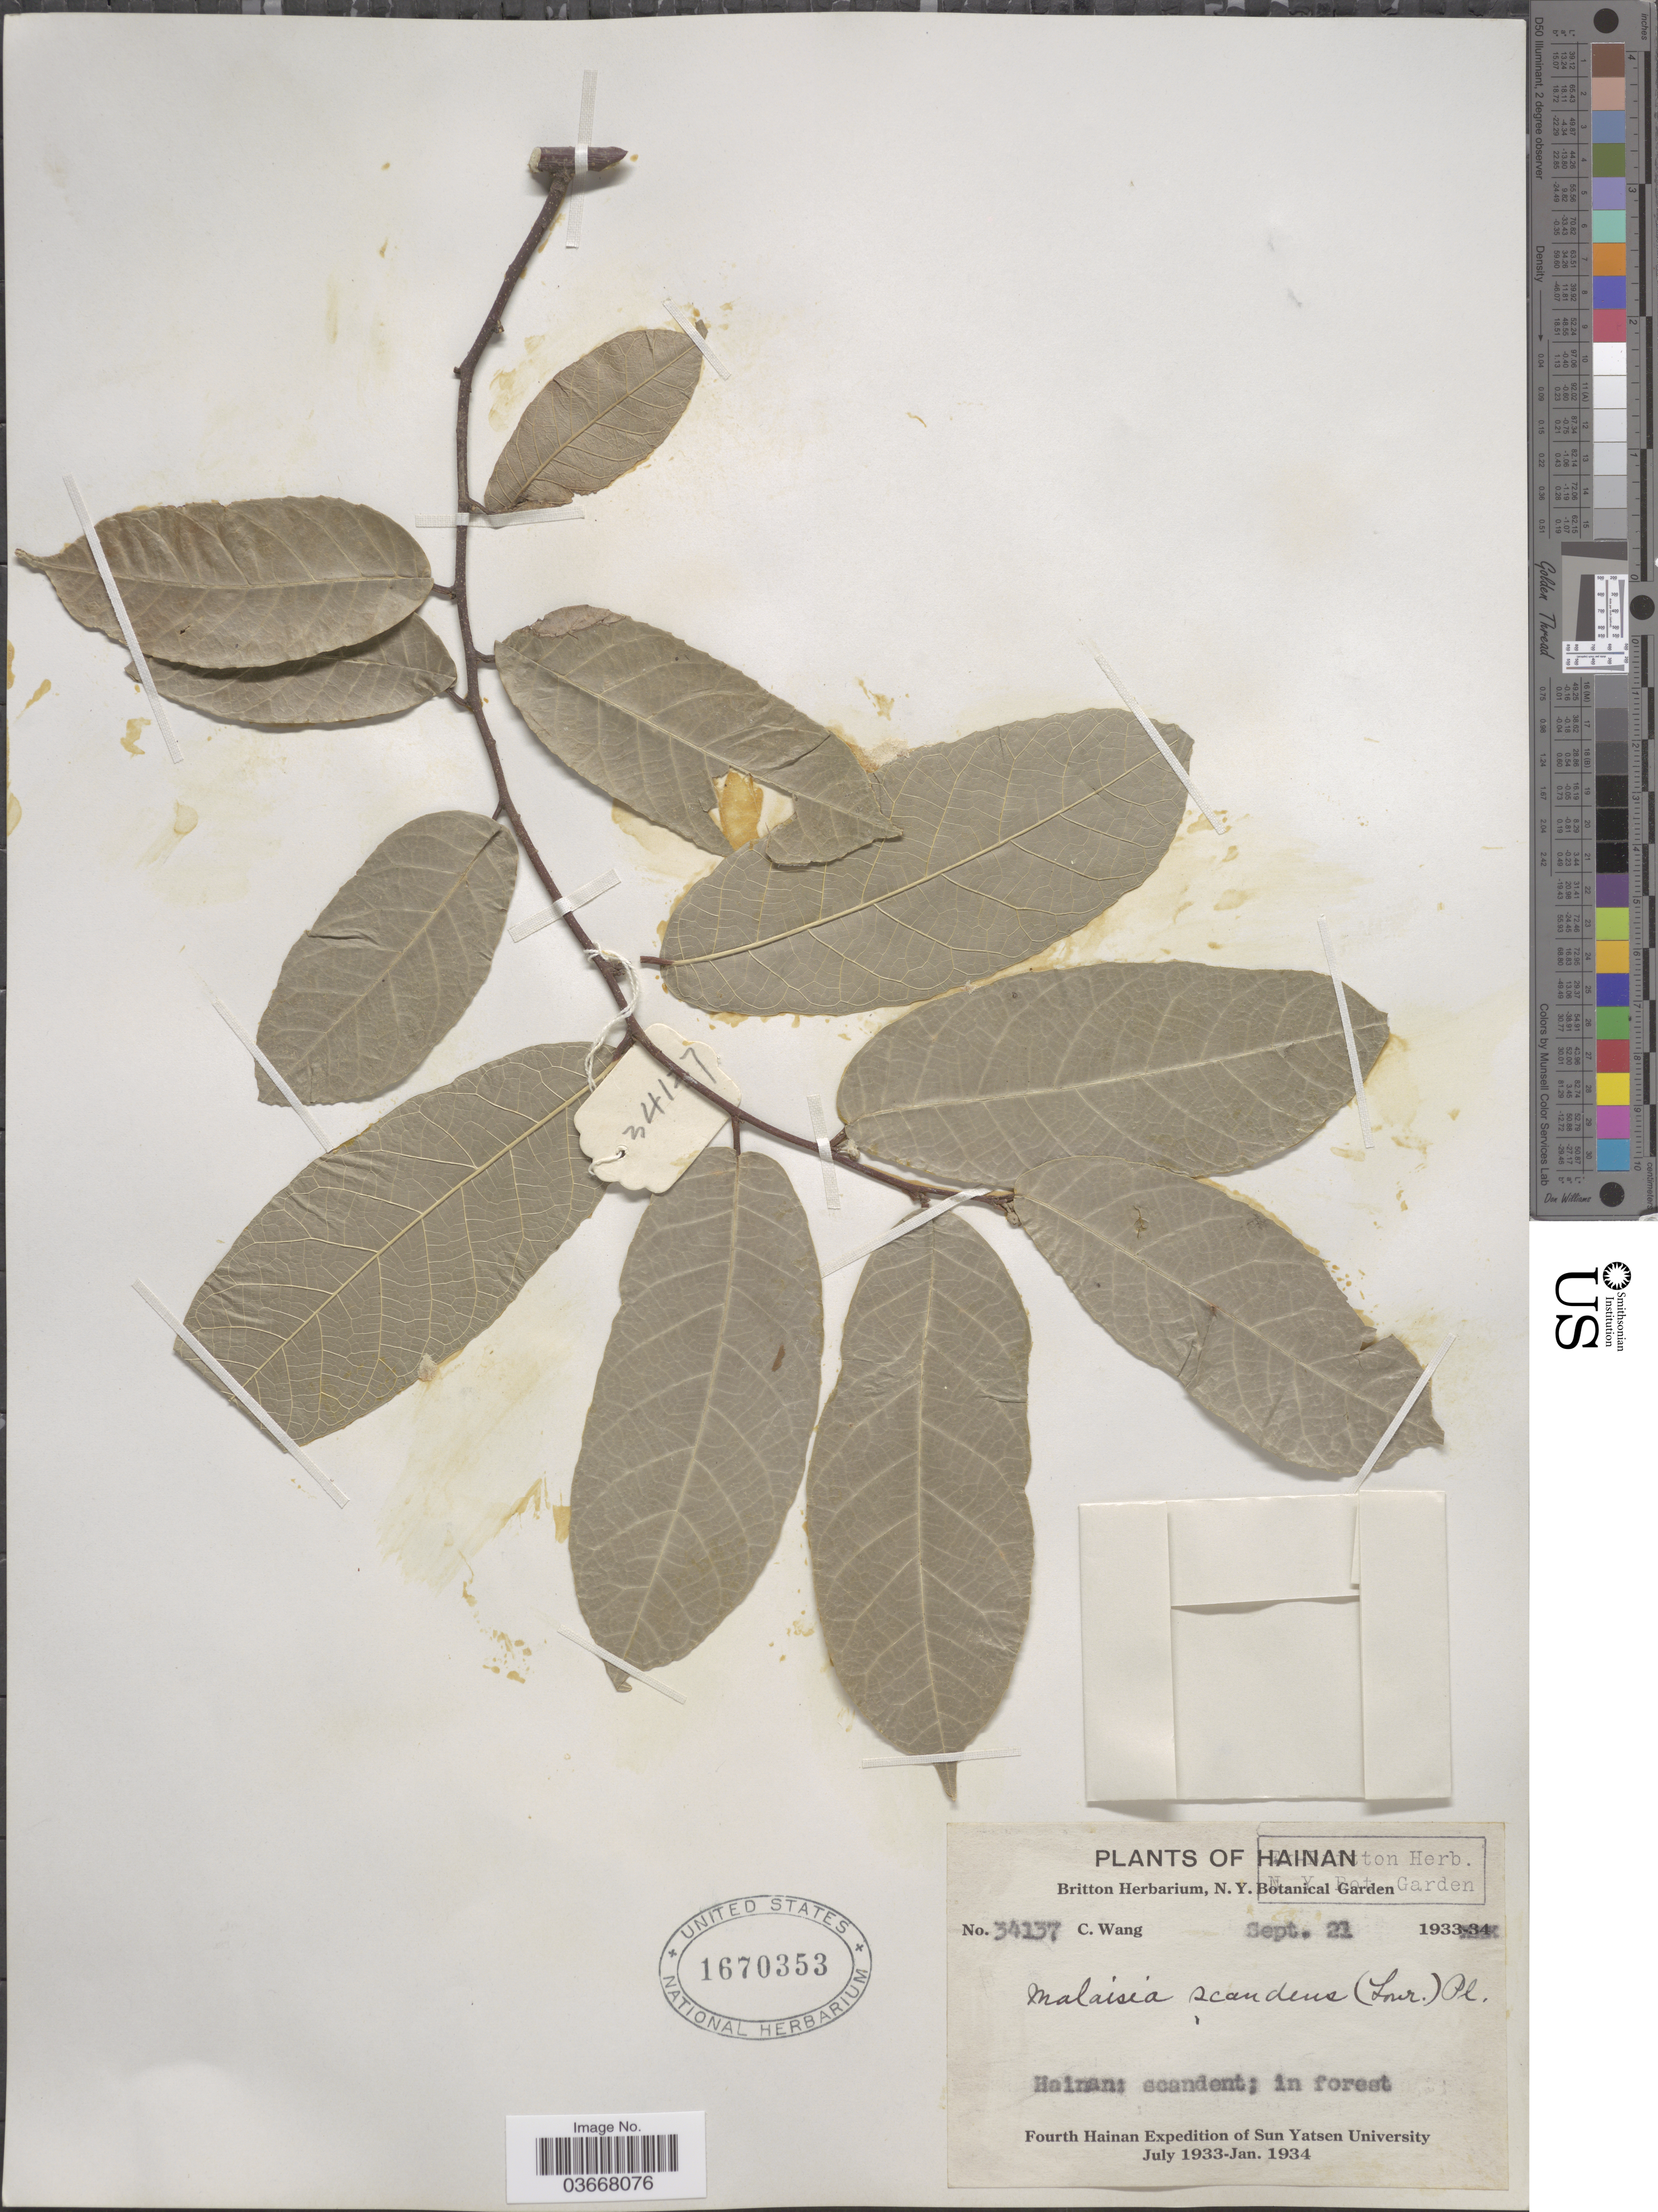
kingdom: Plantae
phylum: Tracheophyta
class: Magnoliopsida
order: Rosales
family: Moraceae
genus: Malaisia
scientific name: Malaisia scandens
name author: (Lour.) Planch.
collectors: C. Wang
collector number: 34137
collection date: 1933-09-21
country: China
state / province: Hainan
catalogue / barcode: US 1670353